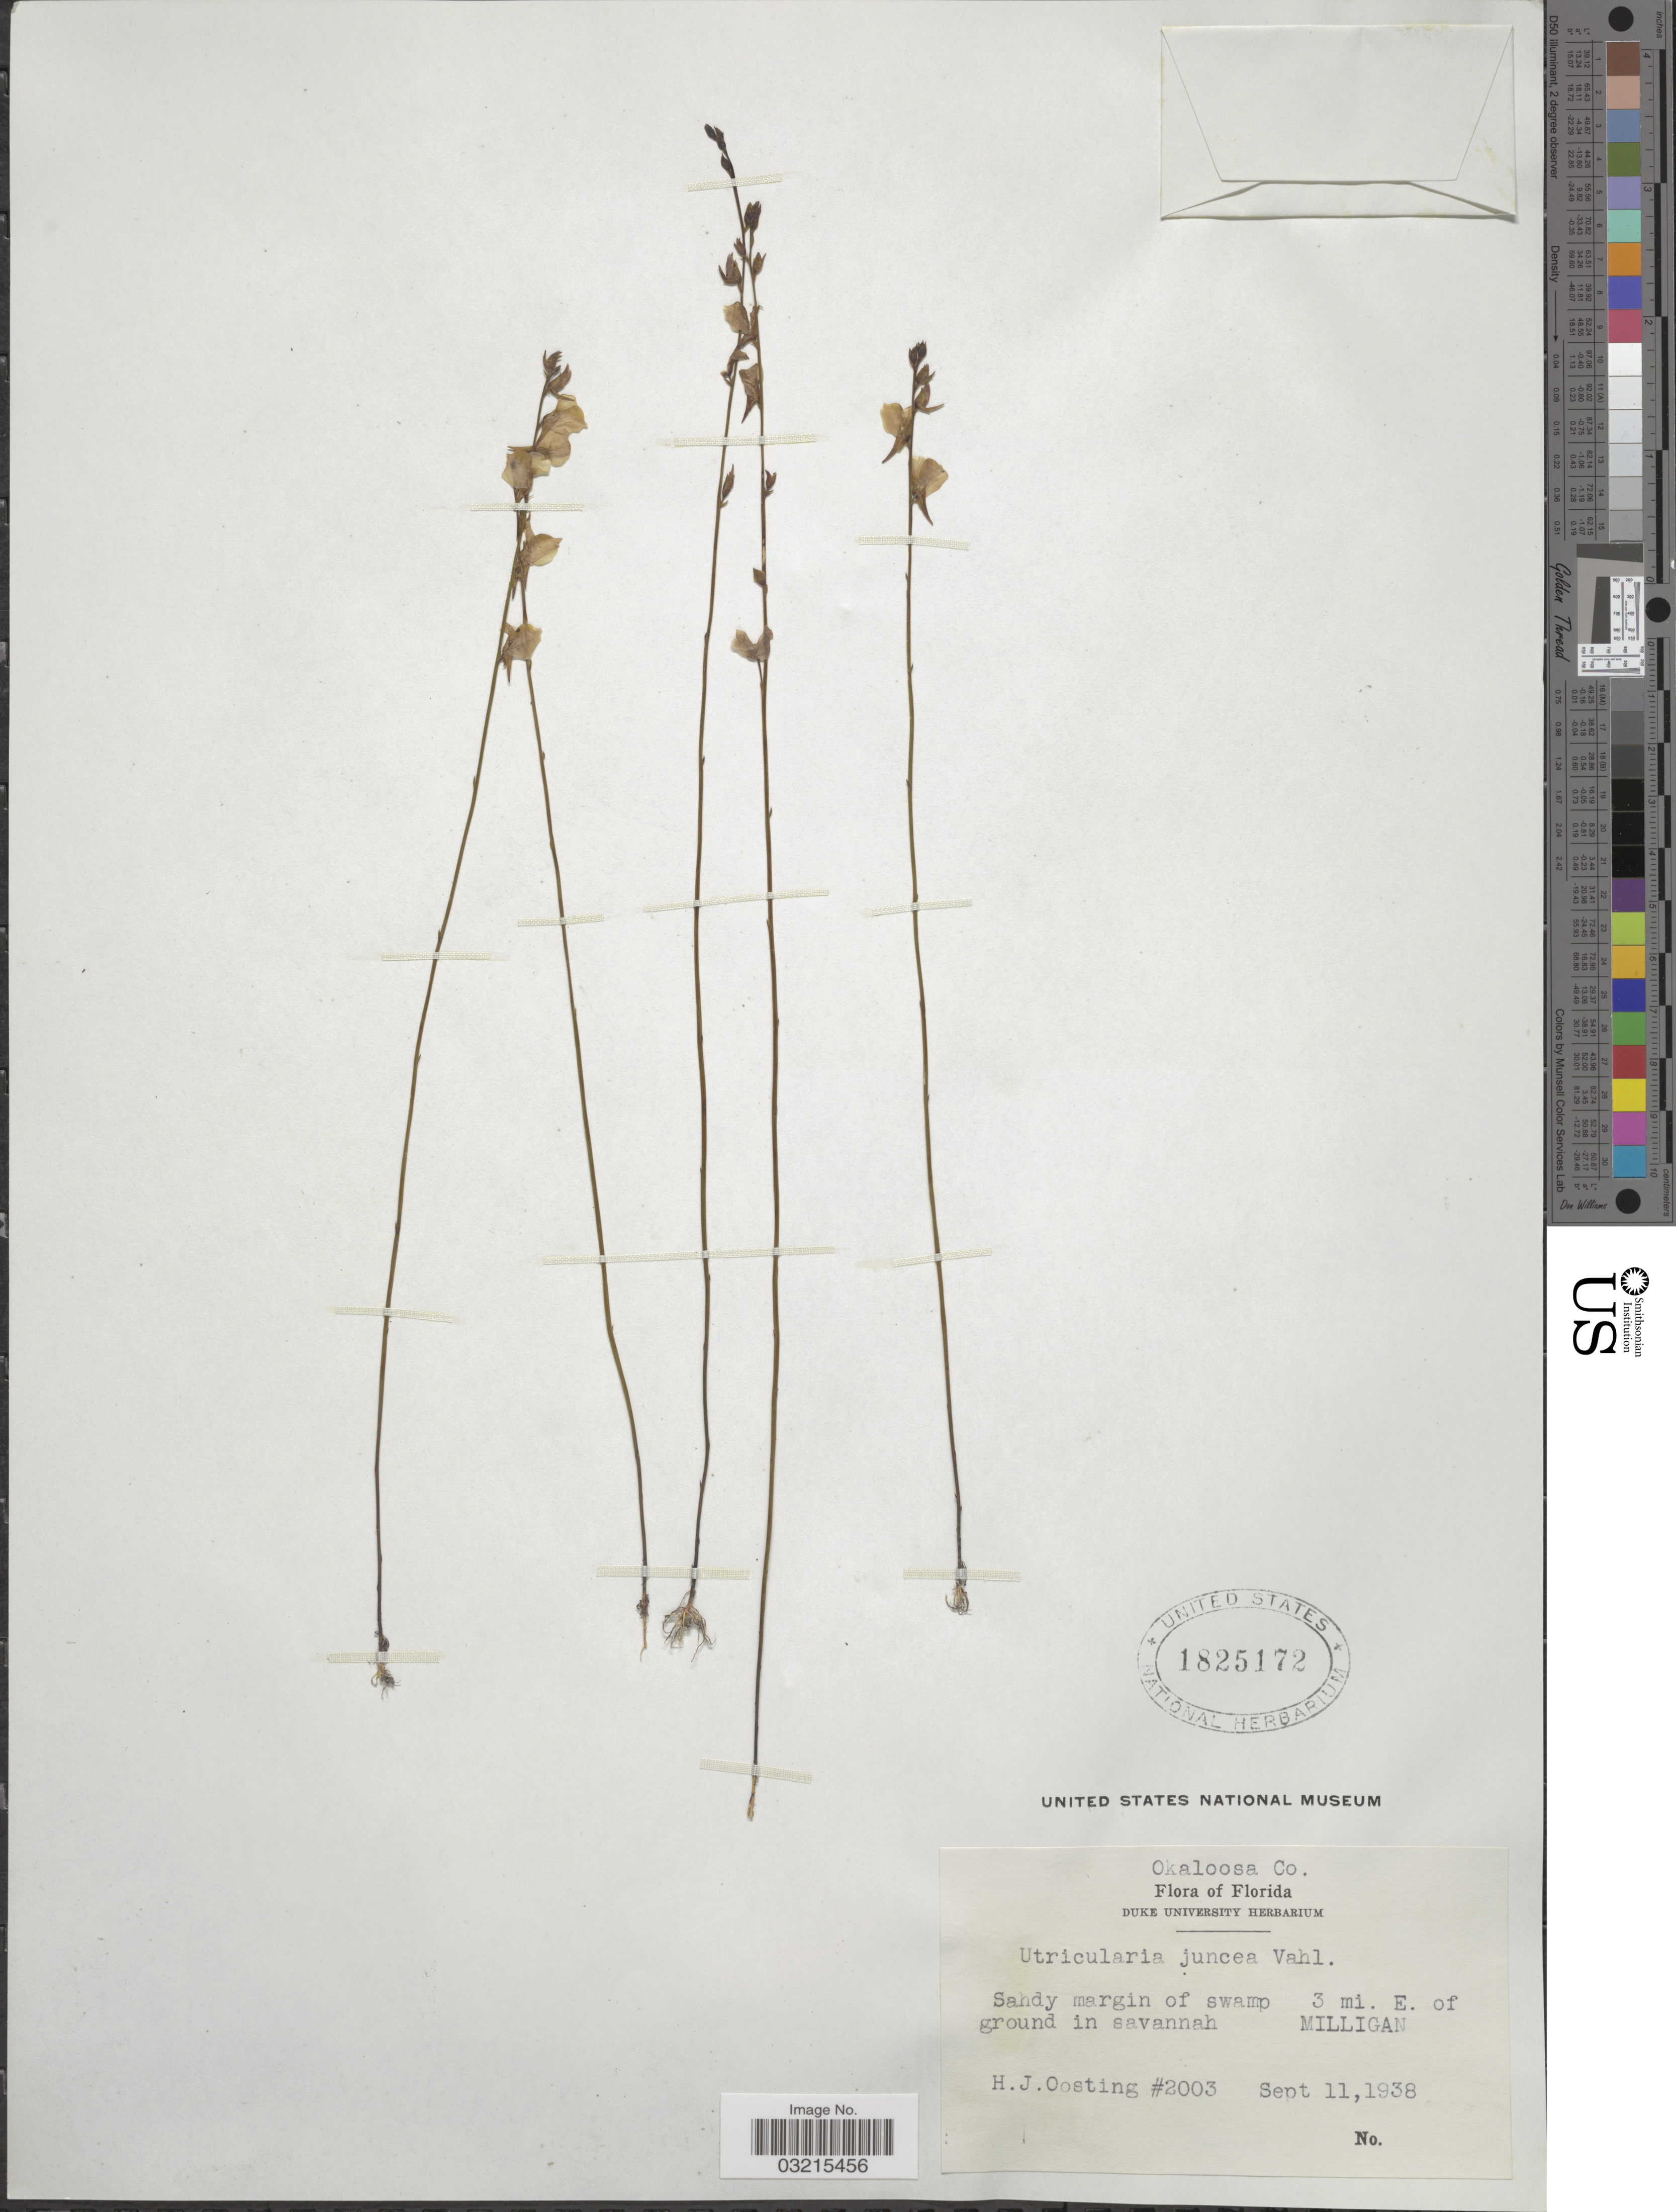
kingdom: Plantae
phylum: Tracheophyta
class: Magnoliopsida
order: Lamiales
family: Lentibulariaceae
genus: Utricularia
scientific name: Utricularia juncea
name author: Vahl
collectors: H. Oosting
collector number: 2003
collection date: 1938-09-11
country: United States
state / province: Florida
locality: Okaloosa Co. Sandy margin of swamp ground in savannah. 3 mi. E. of Milligan.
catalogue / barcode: US 1825172